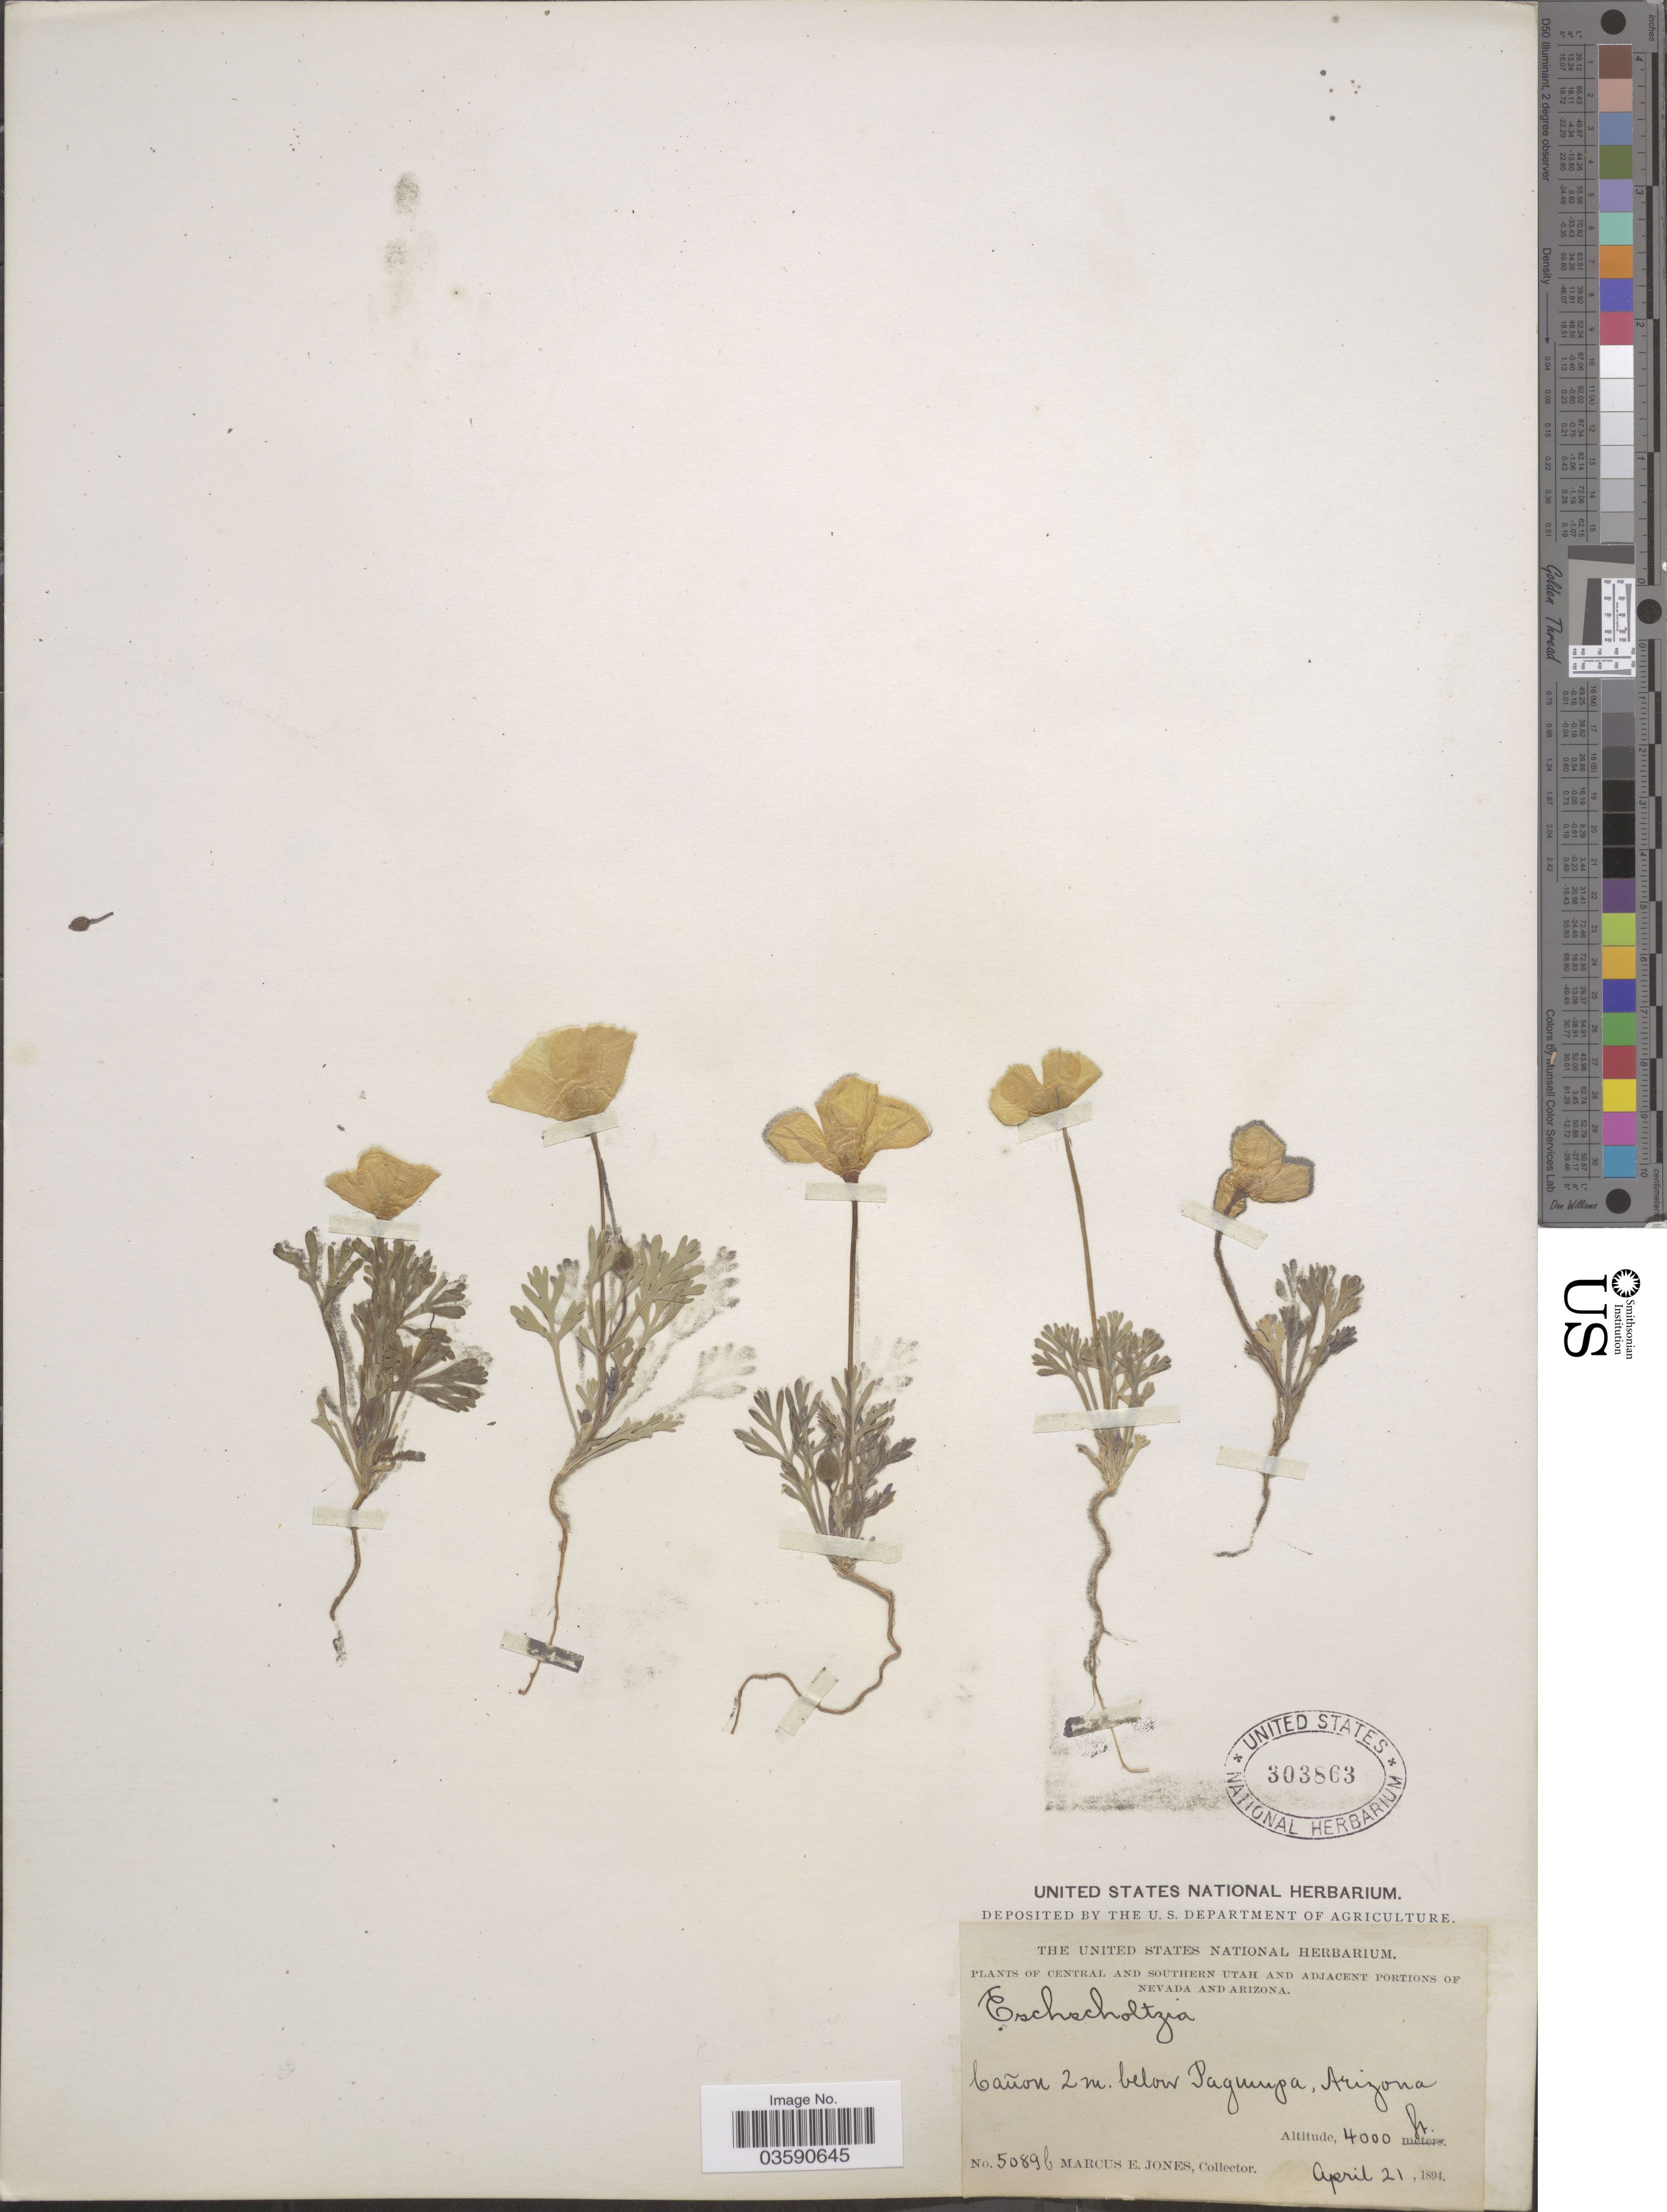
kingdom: Plantae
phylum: Tracheophyta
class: Magnoliopsida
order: Ranunculales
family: Papaveraceae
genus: Eschscholzia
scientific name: Eschscholzia mexicana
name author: Greene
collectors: M. E. Jones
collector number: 5089b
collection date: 1894-04-21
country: United States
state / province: Arizona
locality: Cañon 2 m. below Pagumpa.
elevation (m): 1219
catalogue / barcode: US 303863